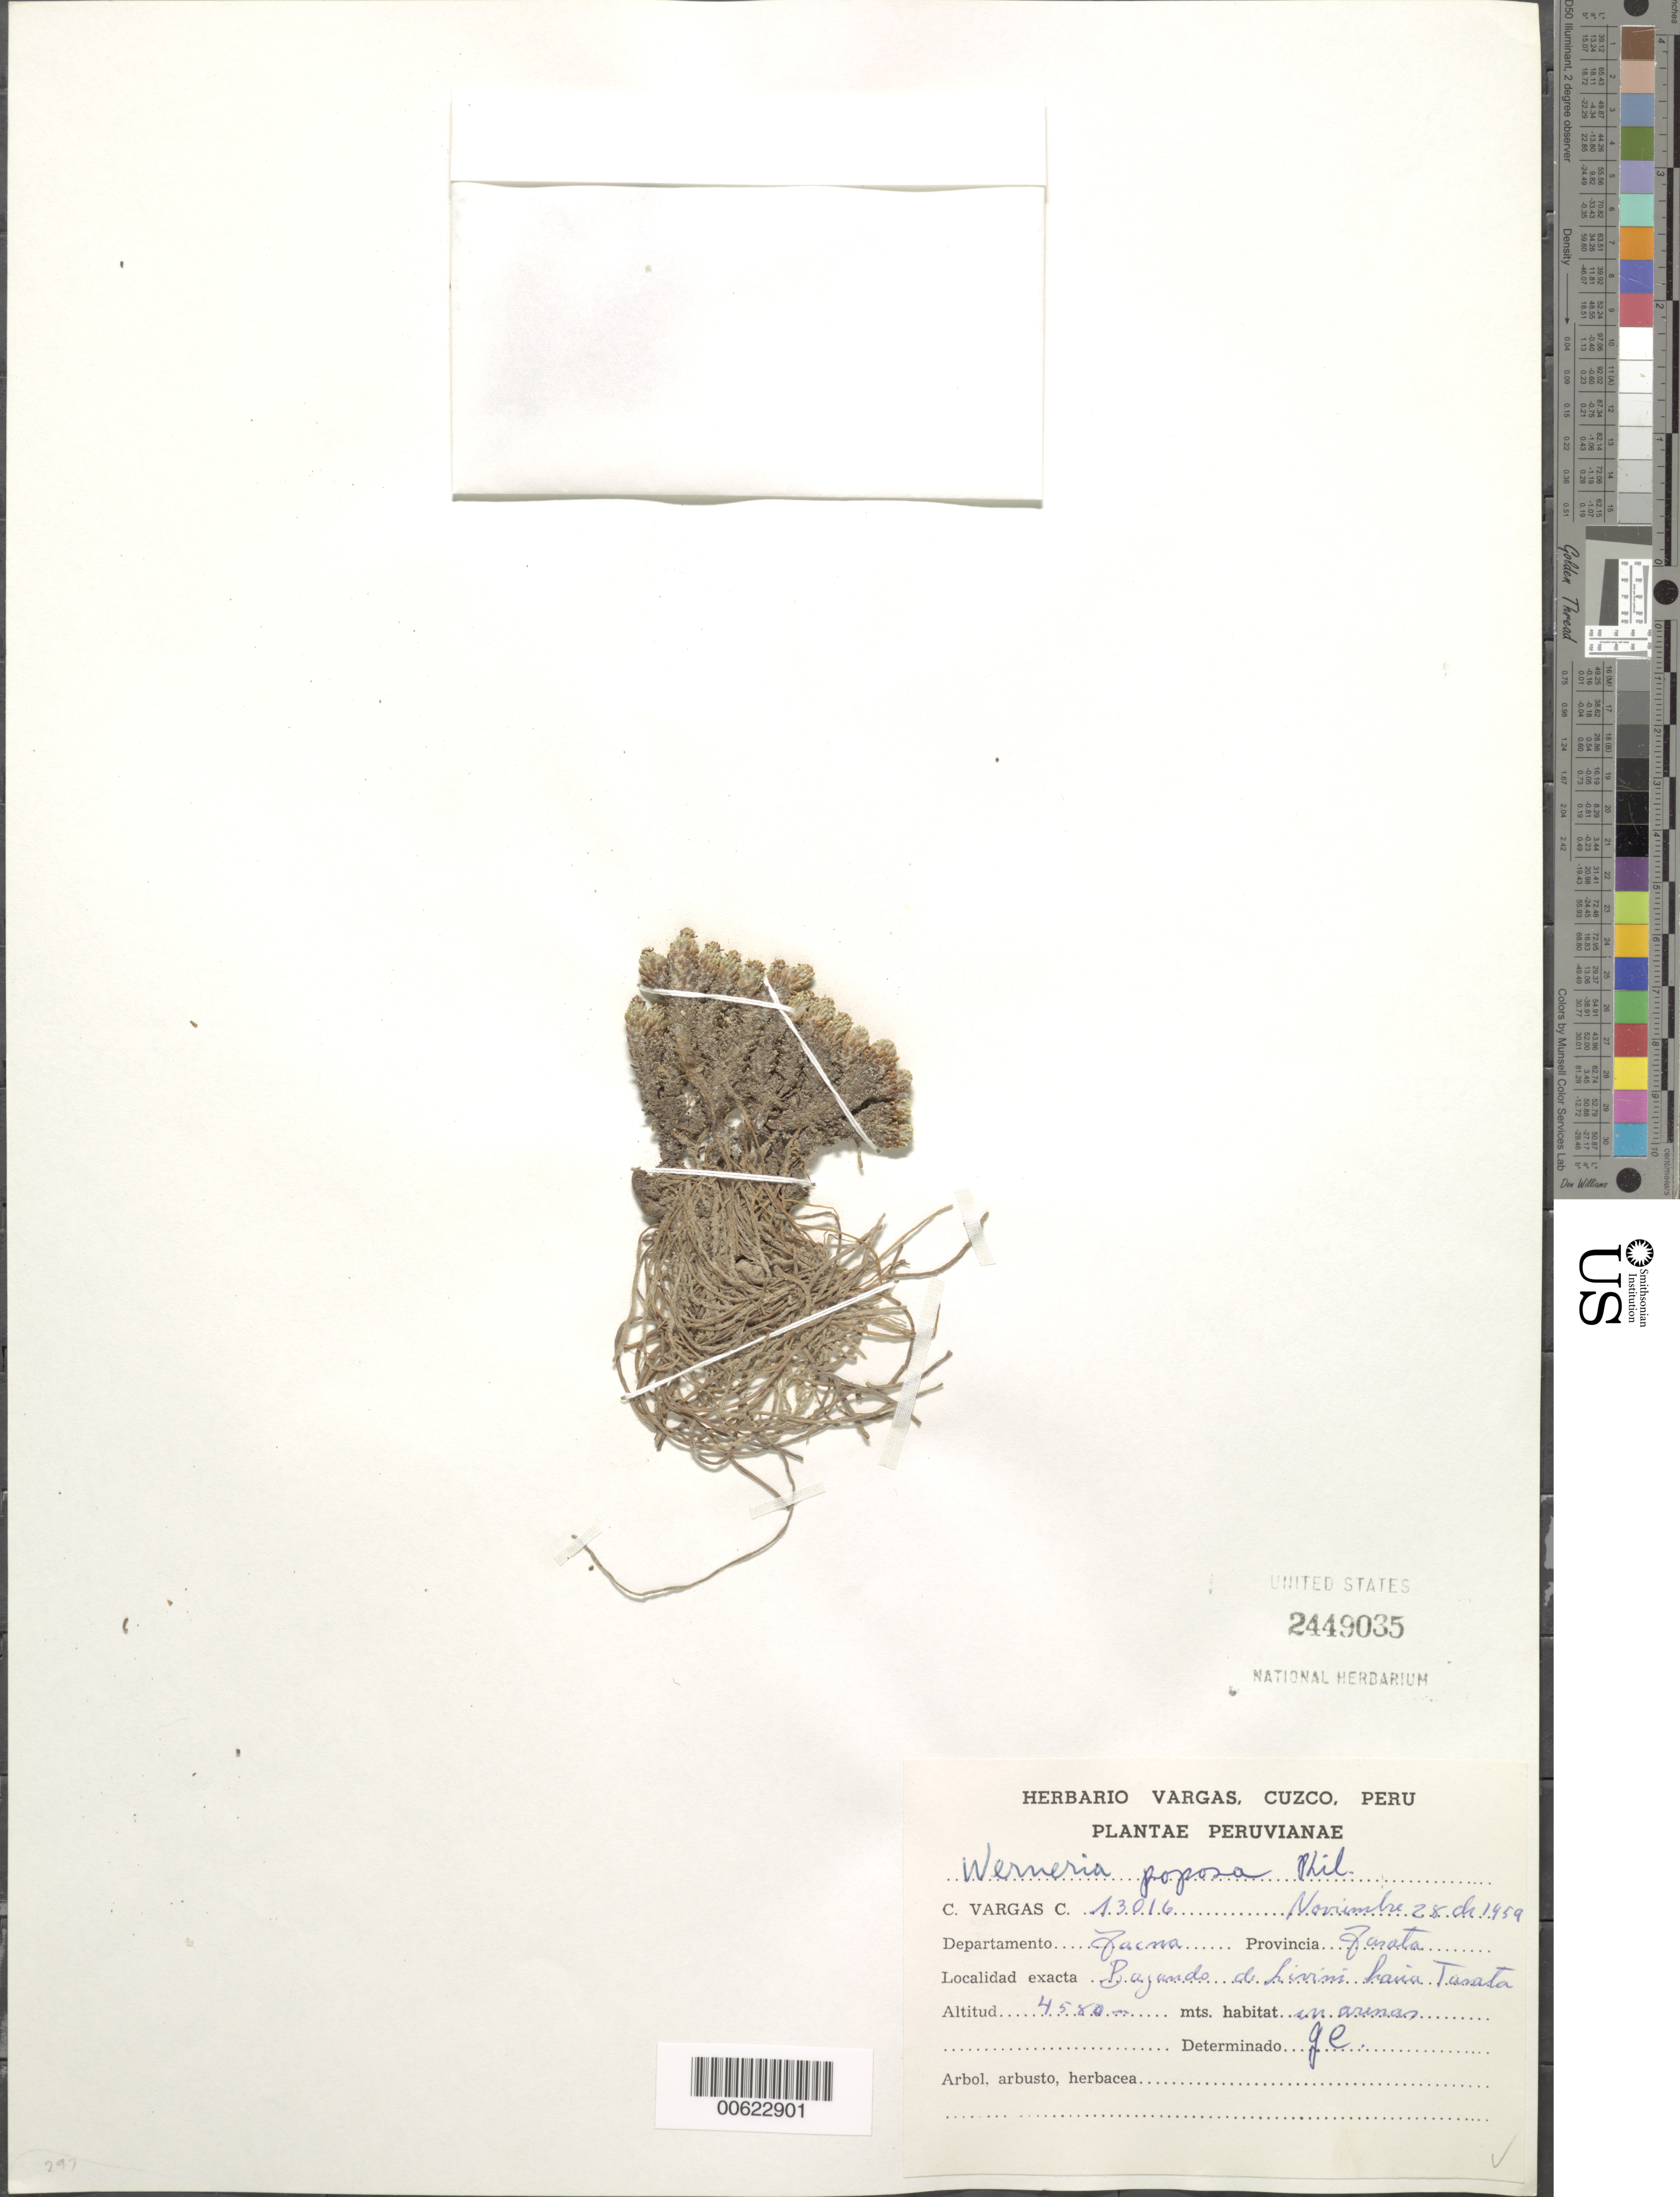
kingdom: Plantae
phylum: Tracheophyta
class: Magnoliopsida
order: Asterales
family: Asteraceae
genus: Xenophyllum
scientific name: Xenophyllum poposum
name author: (Phil.) V.A. Funk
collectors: P. Cazalet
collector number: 13016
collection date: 1959-11-28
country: Peru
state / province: Tacna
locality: Tarata, Livimi, bajando de hacia Tarata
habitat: En arenas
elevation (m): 4580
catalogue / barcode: US 2449035